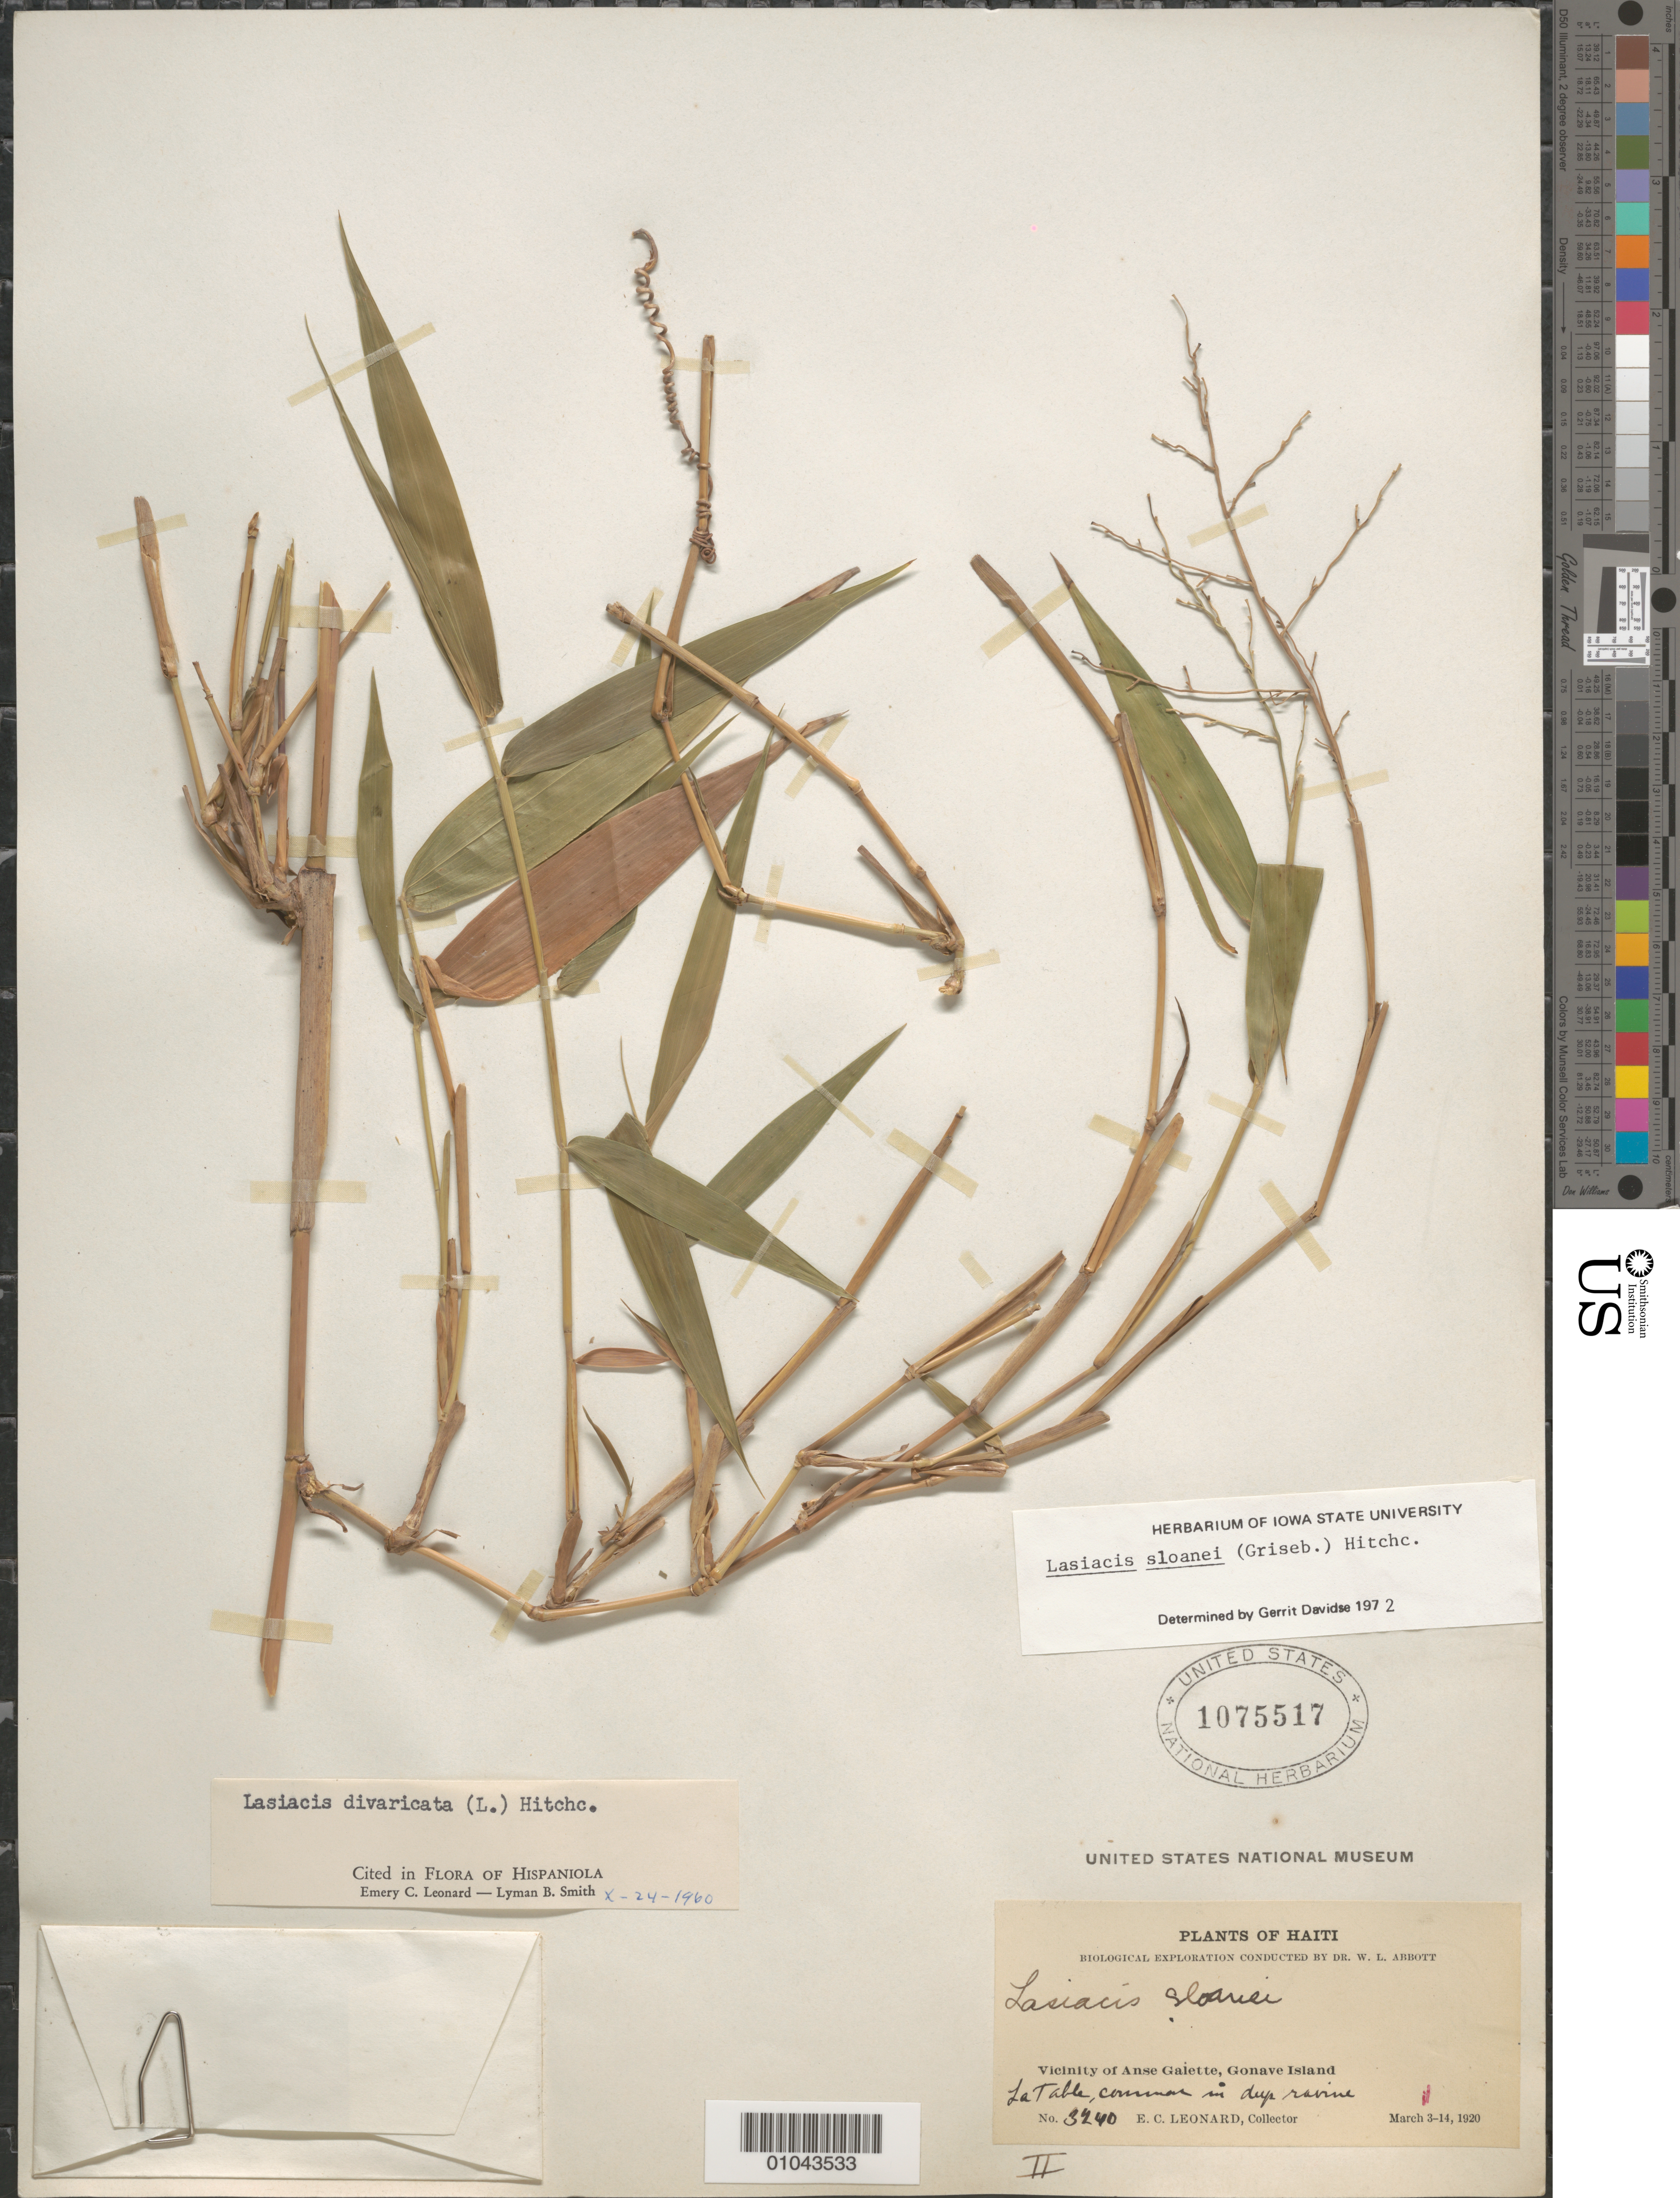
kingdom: Plantae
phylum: Tracheophyta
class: Liliopsida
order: Poales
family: Poaceae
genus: Lasiacis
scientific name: Lasiacis sloanei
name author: (Griseb.) Hitchc.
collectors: E. C. Leonard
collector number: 3240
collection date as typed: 11 Mar 1920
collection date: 1920-03-11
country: Haiti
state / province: Óuest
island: Hispaniola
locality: Vicinity of Anse Galette, Gonave Island, La Table, common in deep ravine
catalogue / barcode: US 1075517